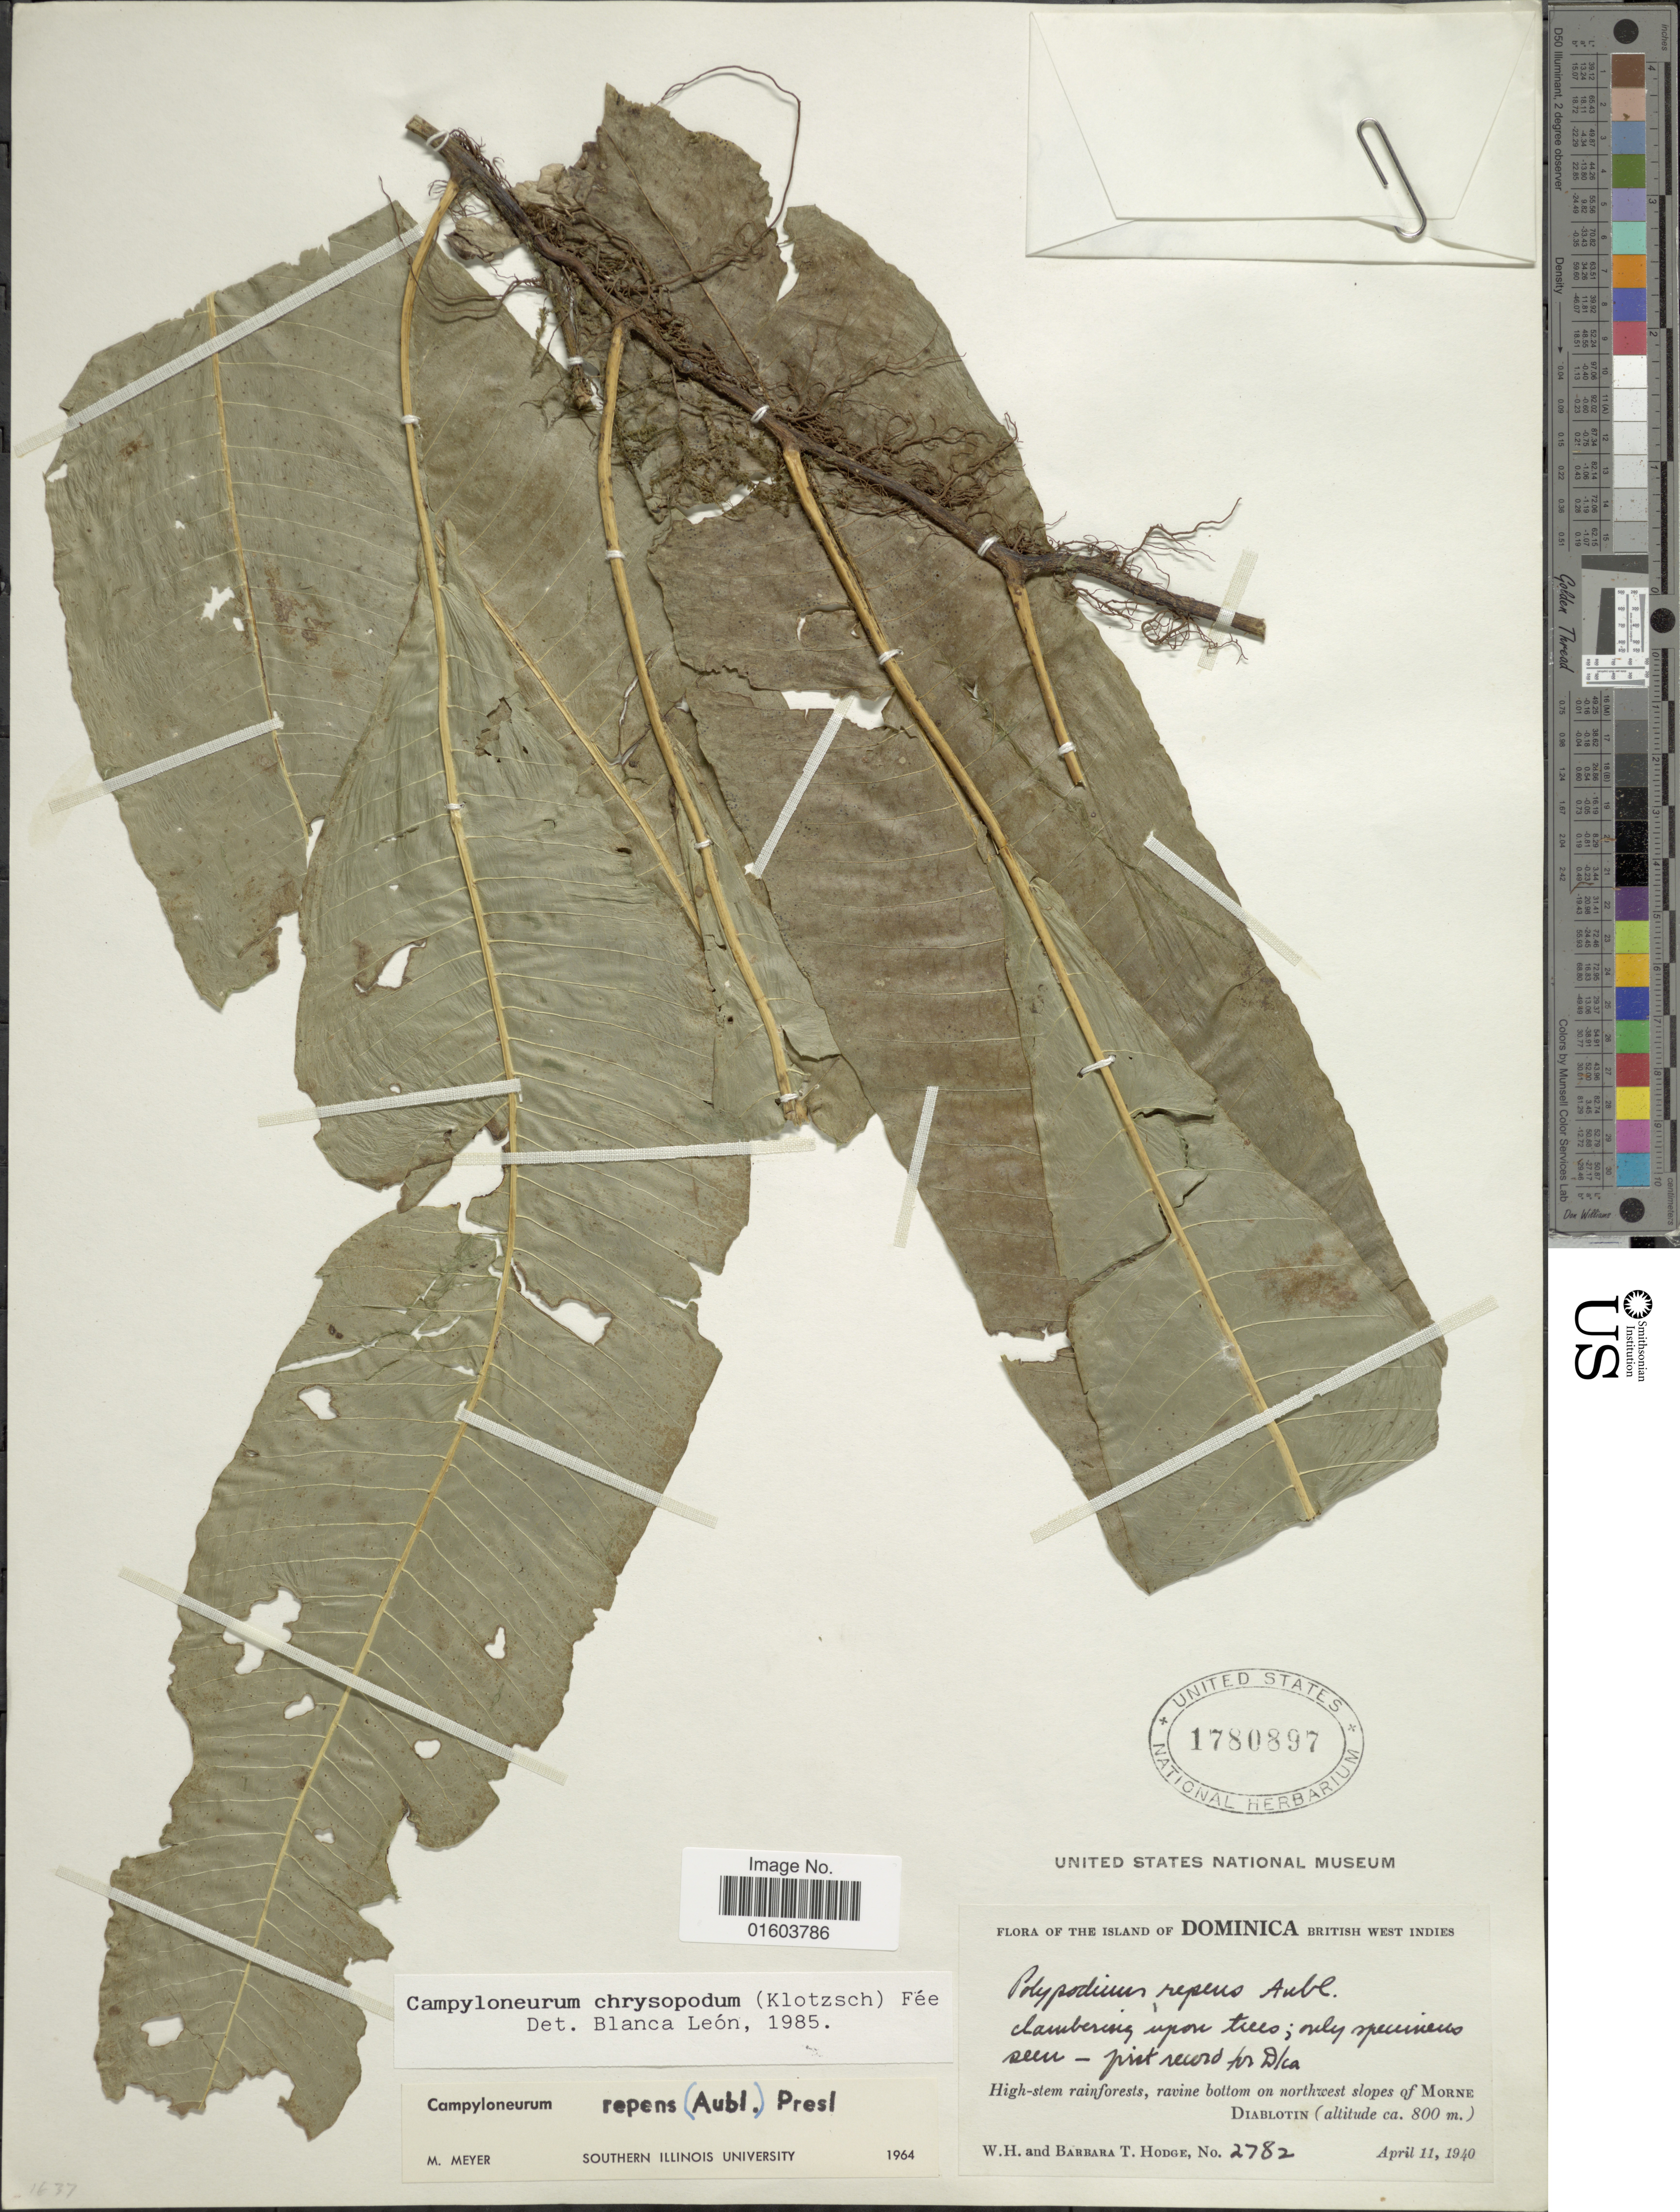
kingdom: Plantae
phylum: Tracheophyta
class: Polypodiopsida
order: Polypodiales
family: Polypodiaceae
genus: Campyloneurum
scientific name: Campyloneurum repens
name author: (Aubl.) C. Presl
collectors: W. Hodge & B. Hodge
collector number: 2782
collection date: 1940-04-11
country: Dominica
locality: Island of Dominica. British West Indies. northwest slopes of Morne, Diablotin.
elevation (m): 800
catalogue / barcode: US 1780897